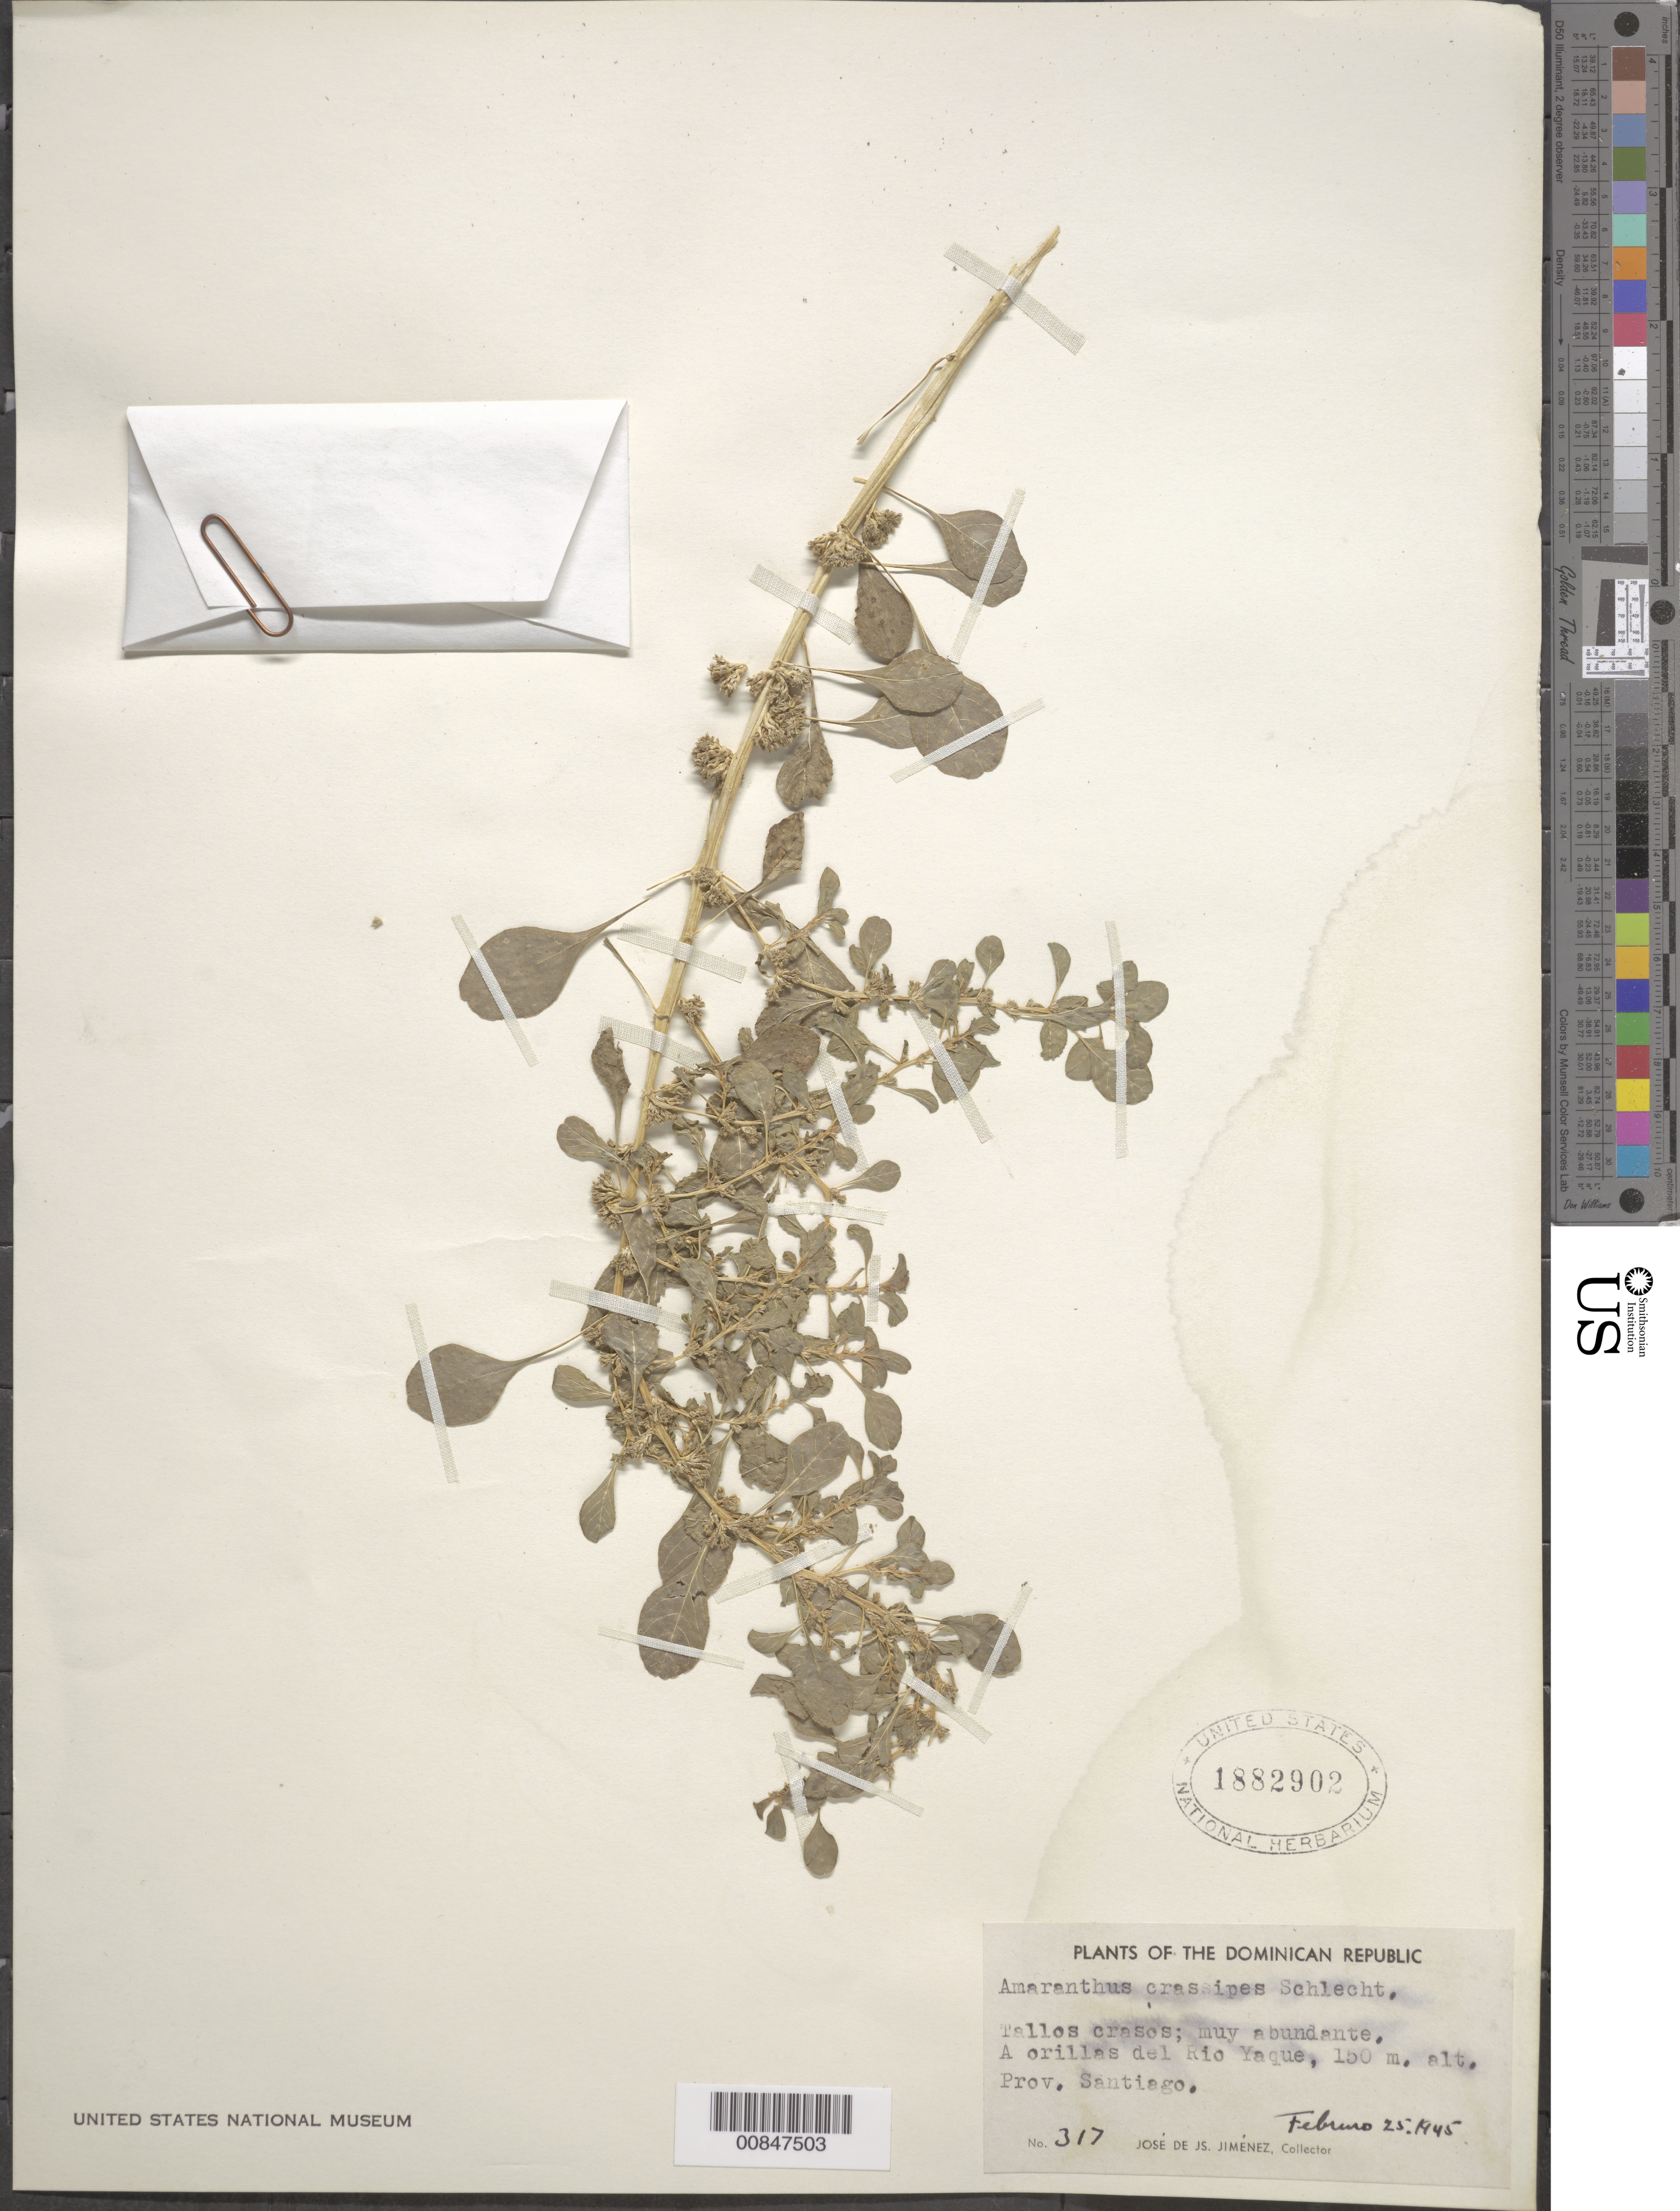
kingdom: Plantae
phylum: Tracheophyta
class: Magnoliopsida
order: Caryophyllales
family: Amaranthaceae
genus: Amaranthus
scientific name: Amaranthus crassipes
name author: Schltdl.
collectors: J. J. Jiménez Almonte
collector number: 317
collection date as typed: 25 Feb 1945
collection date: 1945-02-25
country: Dominican Republic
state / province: Santiago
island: Hispaniola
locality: A orillas del Río Yaque.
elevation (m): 150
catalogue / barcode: US 1882902